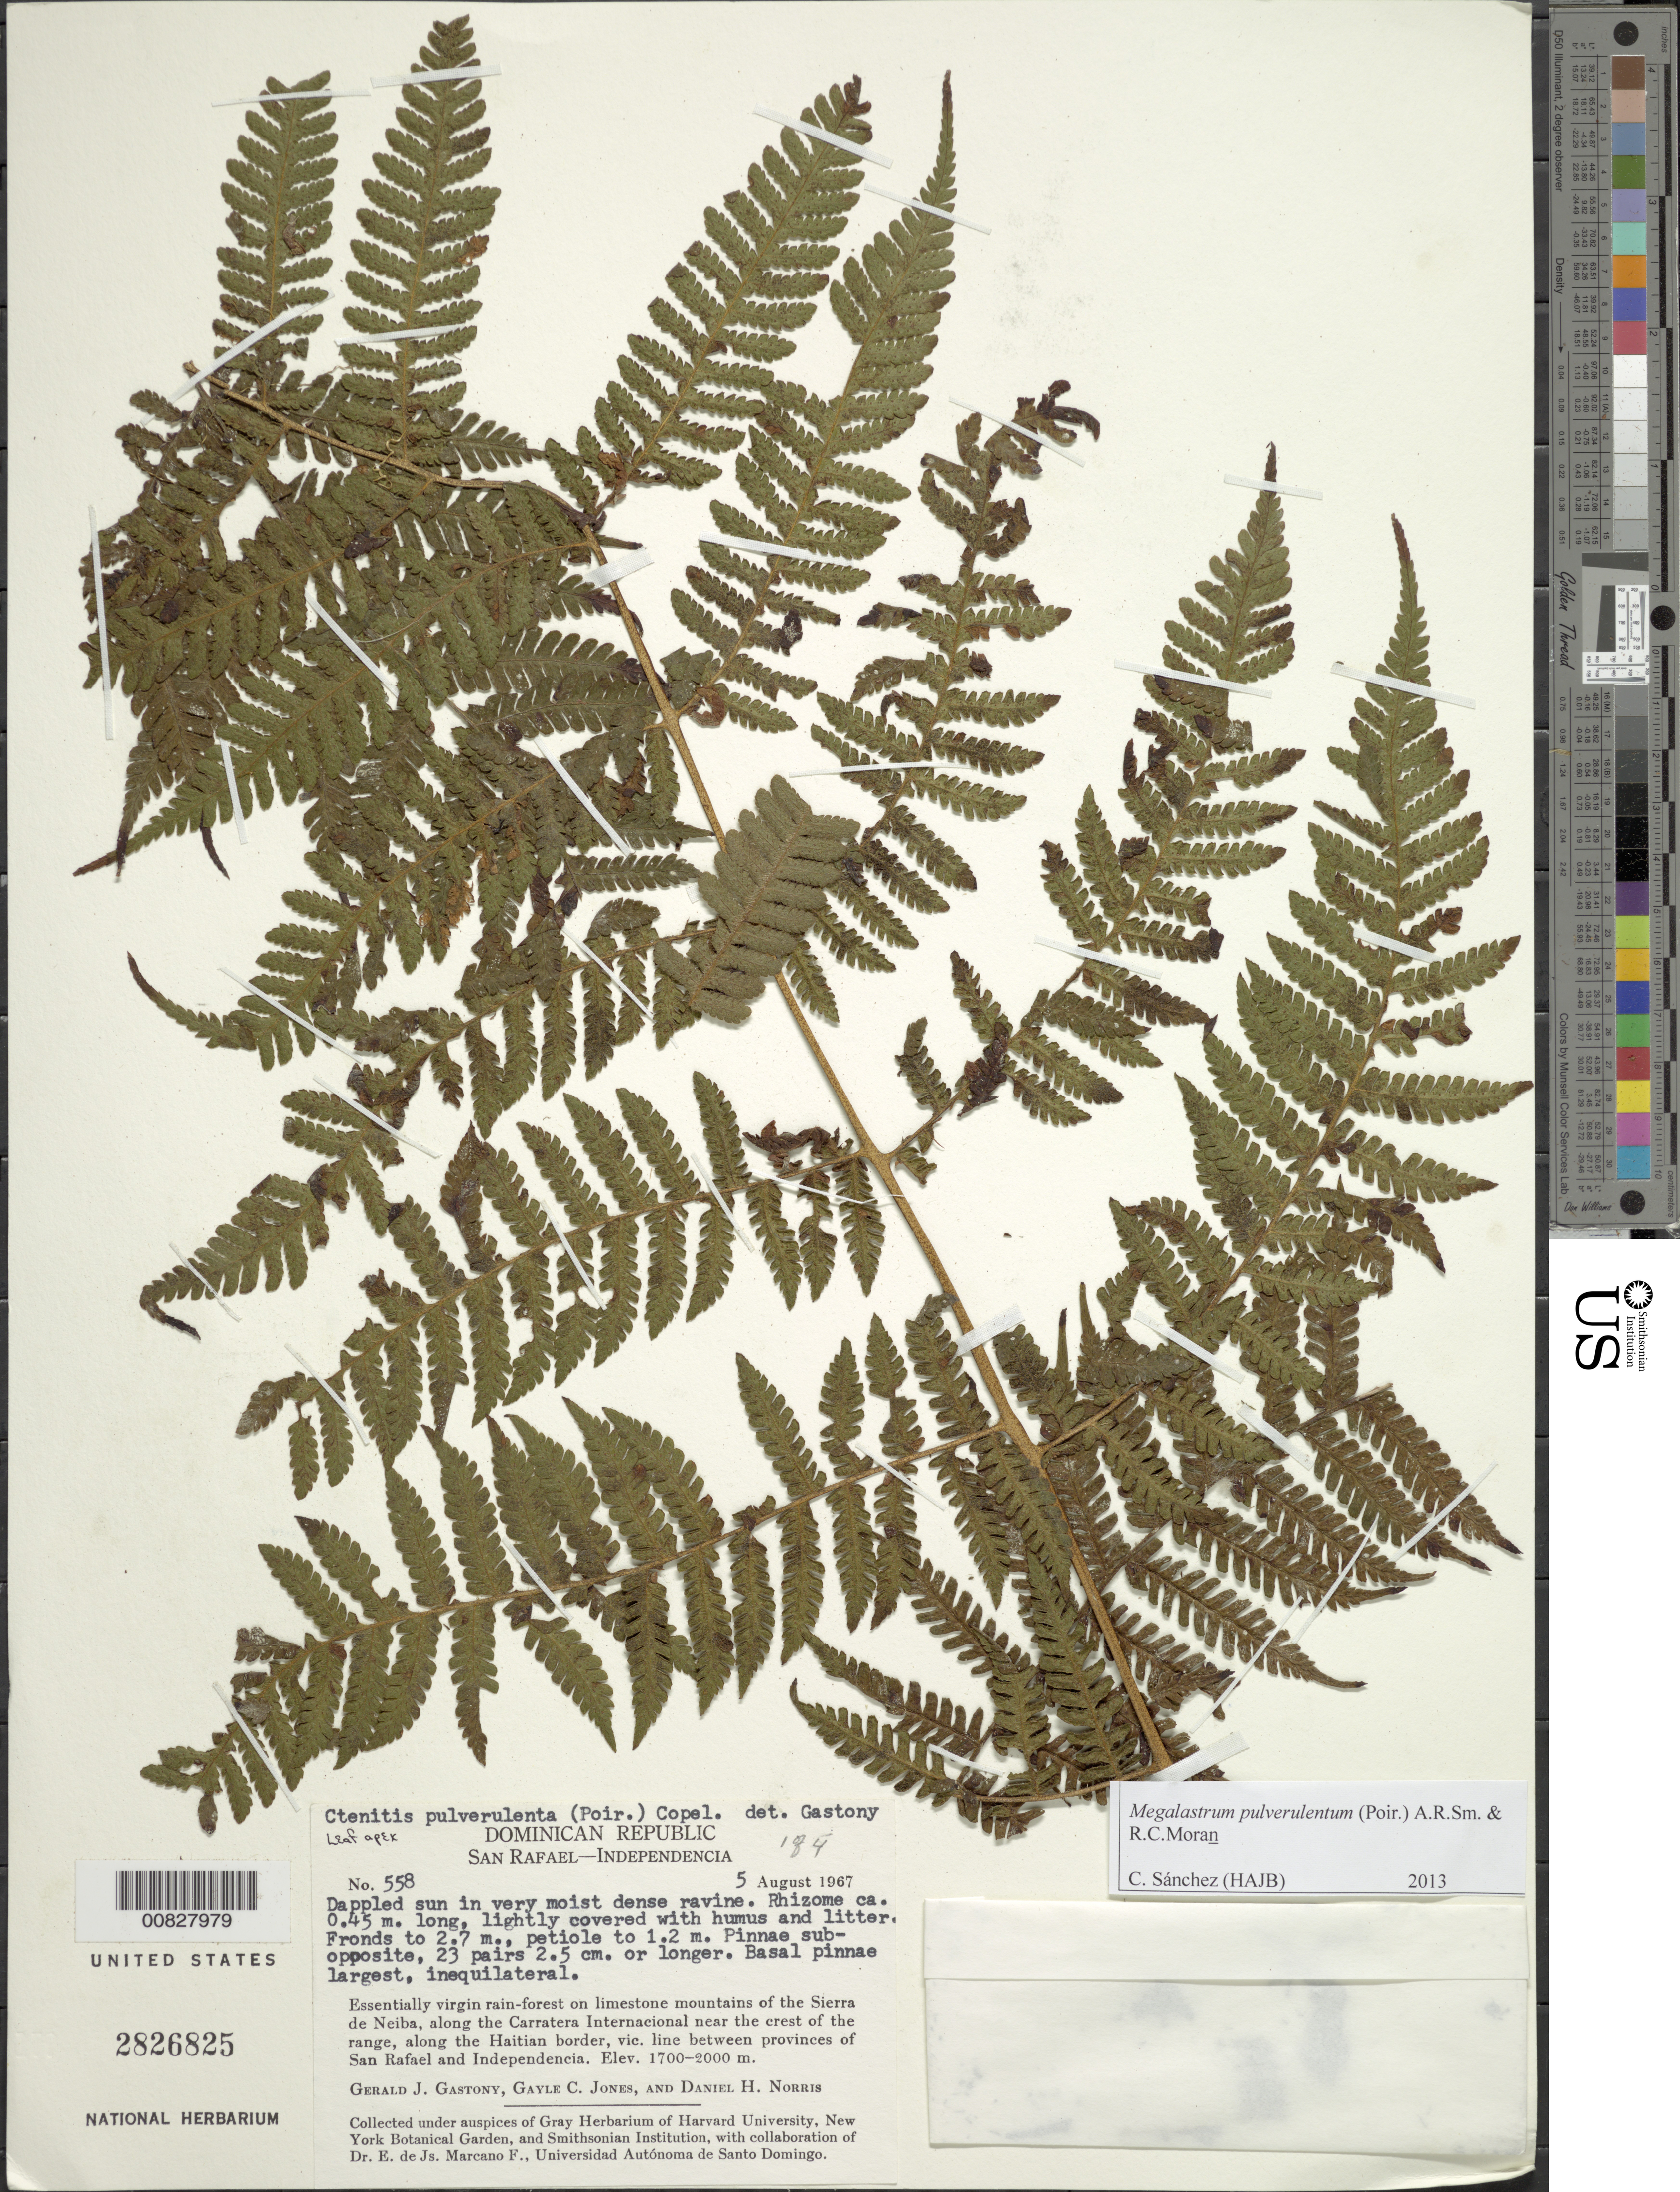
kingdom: Plantae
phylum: Tracheophyta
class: Polypodiopsida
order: Polypodiales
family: Dryopteridaceae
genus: Megalastrum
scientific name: Megalastrum pulverulentum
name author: (Poir.) A.R. Sm. & R.C. Moran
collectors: G. Gastony, G. C. Jones & D. H. Norris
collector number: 558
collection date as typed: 05 Aug 1967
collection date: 1967-08-05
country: Dominican Republic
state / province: Independencia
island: Hispaniola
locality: San Rafael-Independencia, Sierra de Neiba, Carretera Internacional, along Haitian border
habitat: Essentially virgin rainforest on limestone mountains; dappled sun in very moist dense ravine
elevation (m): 1700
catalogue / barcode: US 2826825